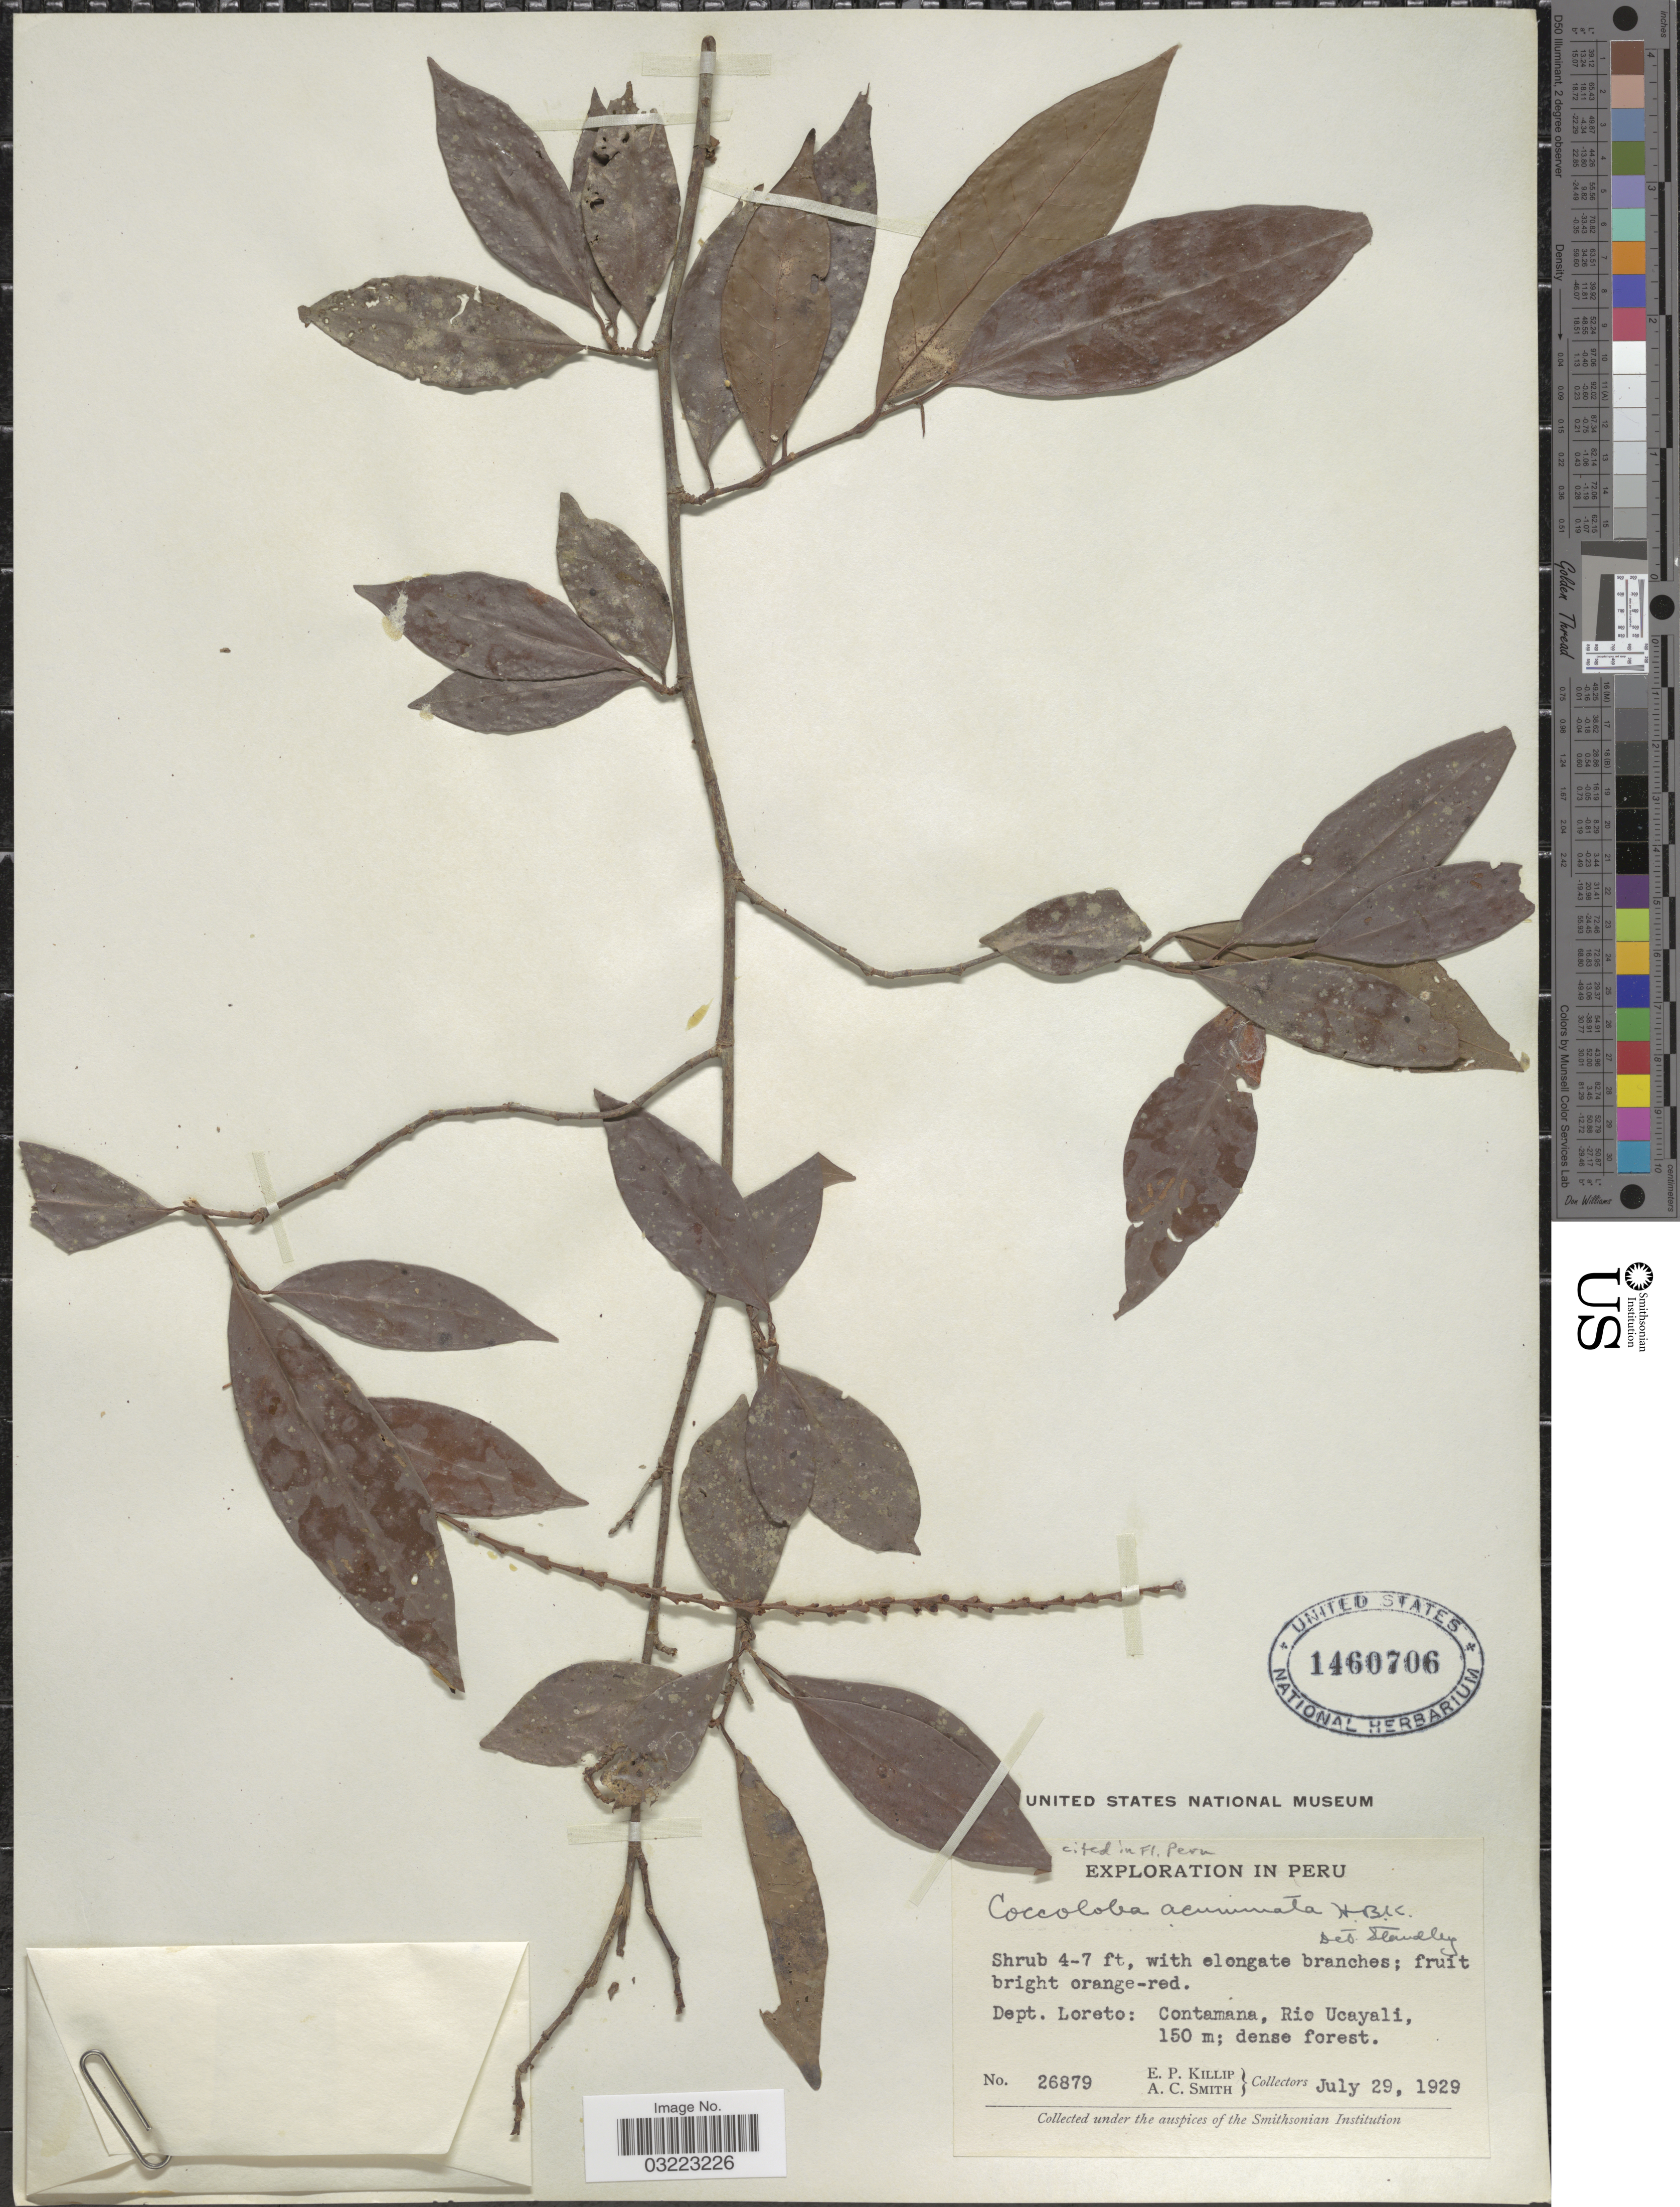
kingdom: Plantae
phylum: Tracheophyta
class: Magnoliopsida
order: Caryophyllales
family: Polygonaceae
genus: Coccoloba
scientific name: Coccoloba acuminata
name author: Kunth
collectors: E. P. Killip & A. C. Smith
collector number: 26879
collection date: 1929-07-29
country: Peru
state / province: Loreto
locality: Dept. Loreto: Contamana, Rio Ucayali.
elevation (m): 150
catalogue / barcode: US 1460706